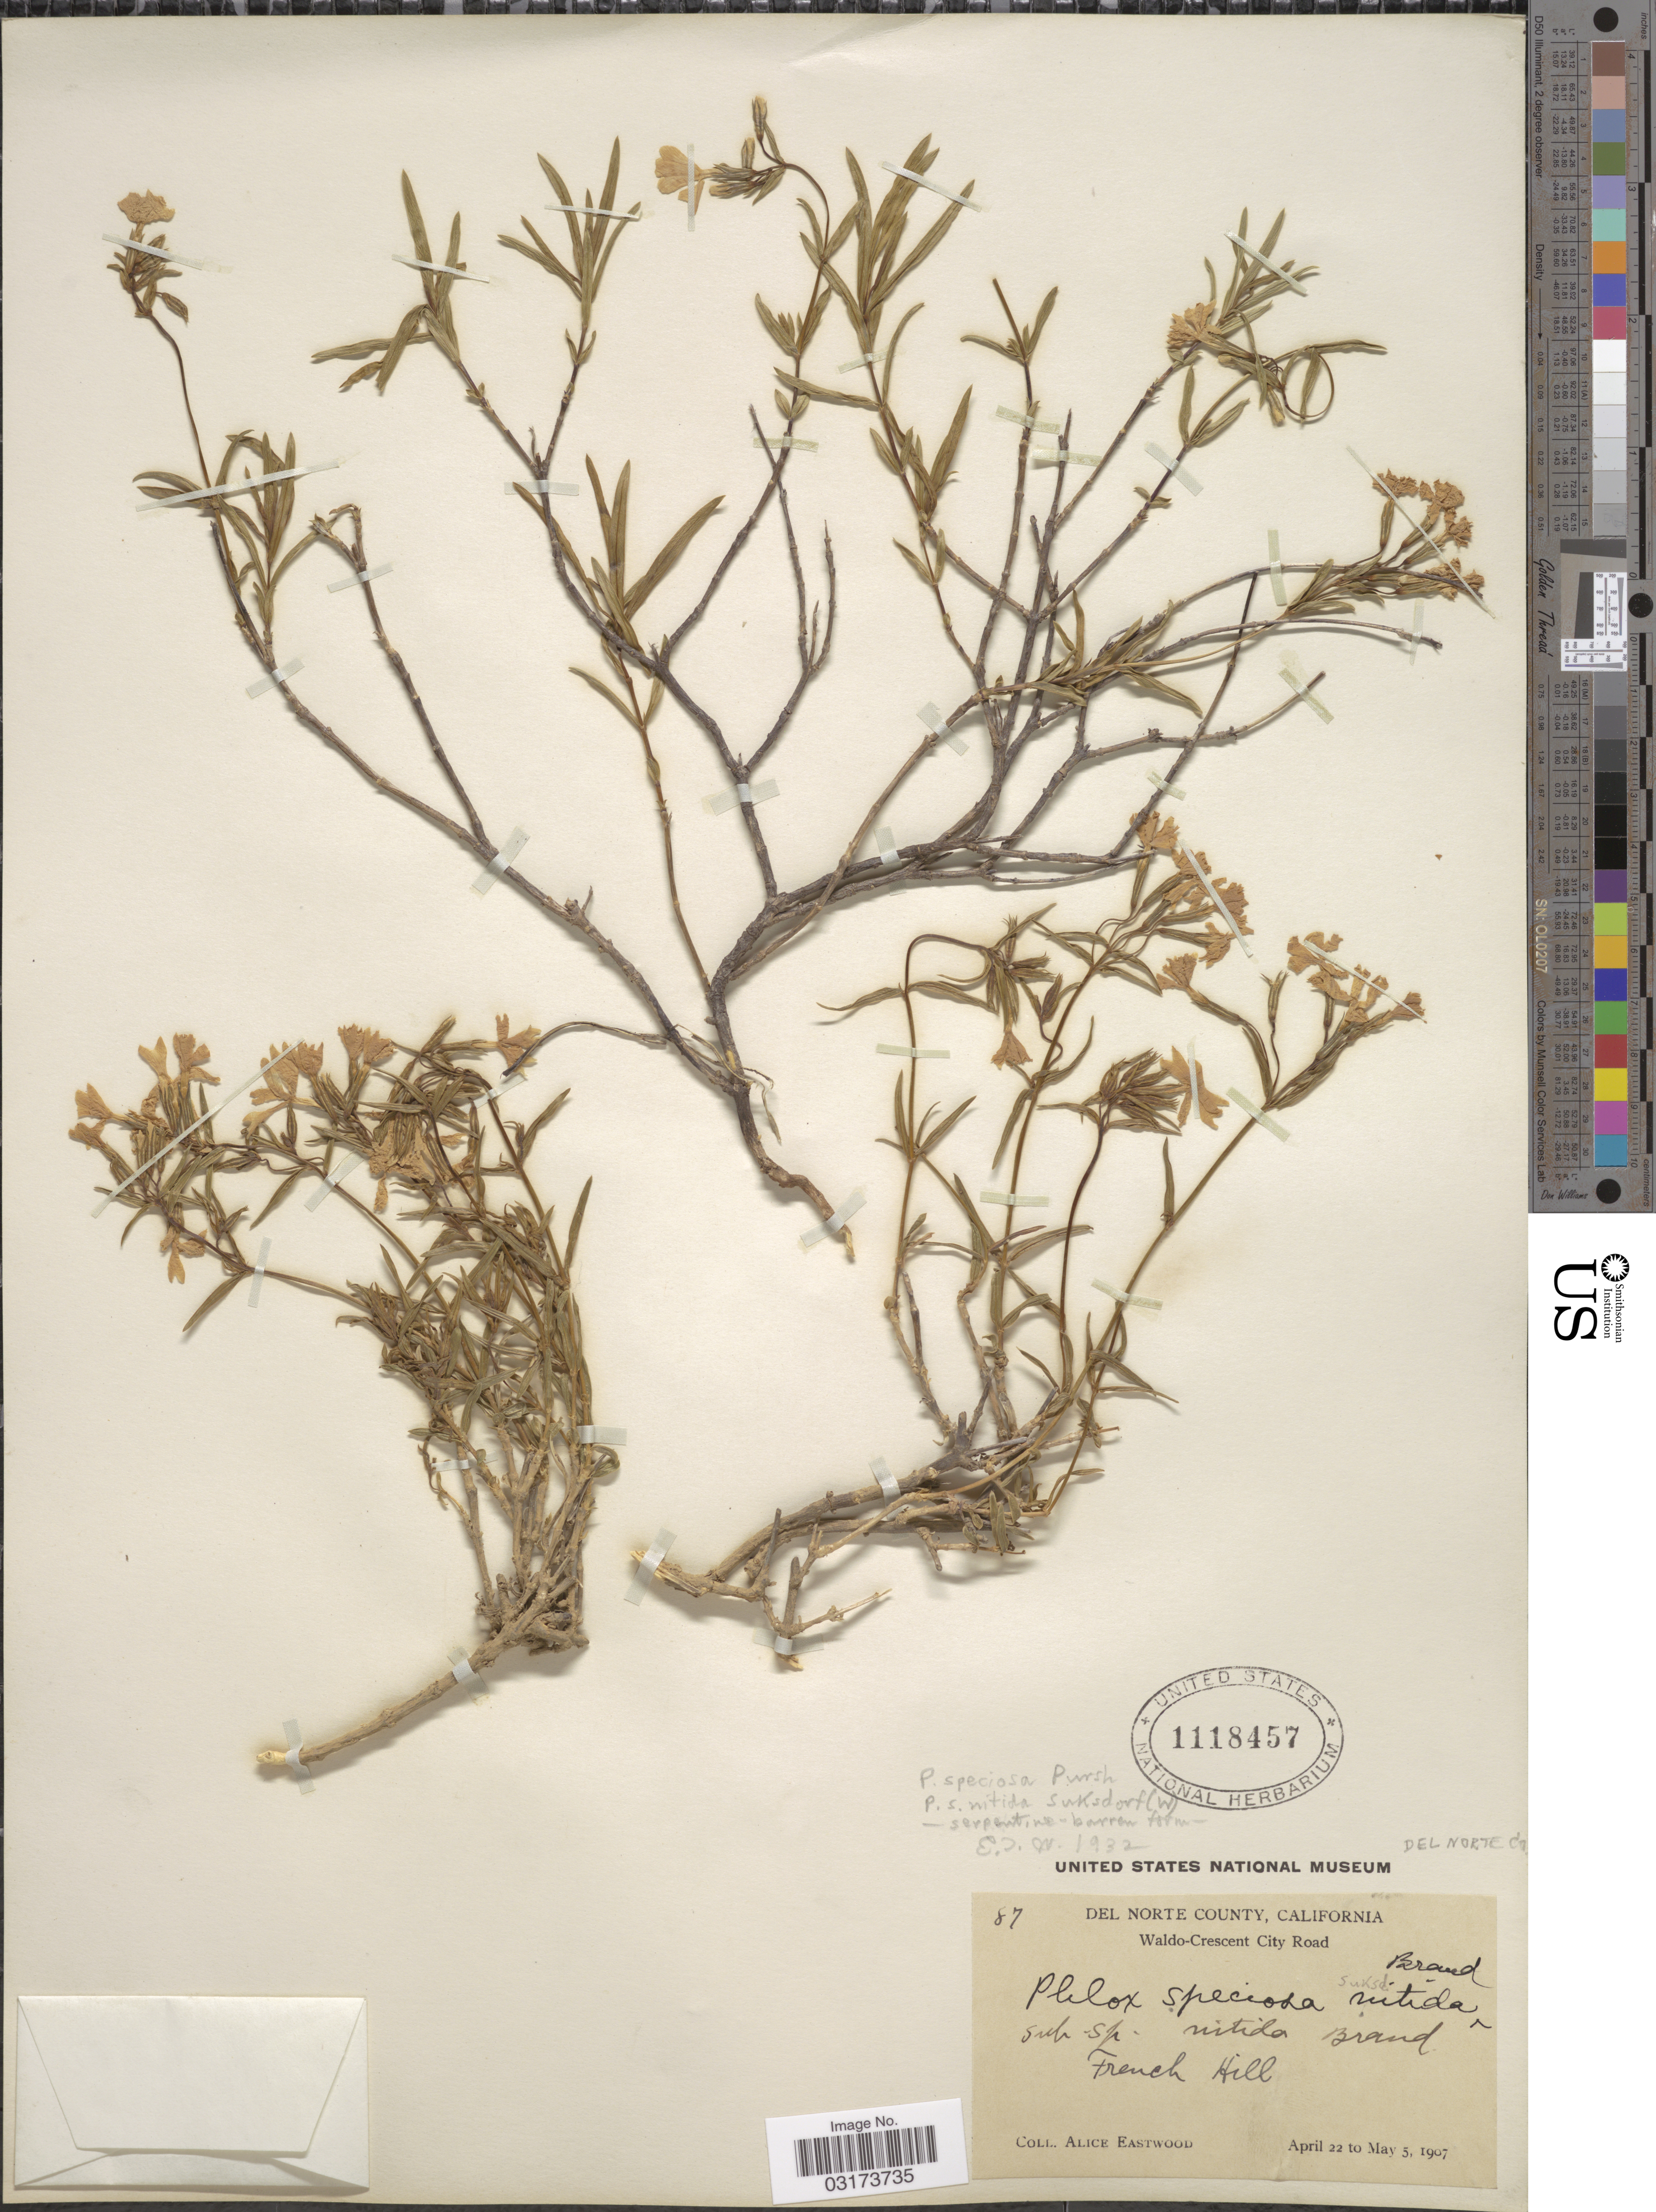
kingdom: Plantae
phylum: Tracheophyta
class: Magnoliopsida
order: Ericales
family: Polemoniaceae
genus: Phlox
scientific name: Phlox speciosa subsp. nitida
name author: (Suksd.) Wherry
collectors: A. Eastwood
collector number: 87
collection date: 1907-04-22/1907-05-05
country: United States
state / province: California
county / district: Del Norte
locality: Del Norte County. Waldo-Crescent City Road. French Hill. Del Norte Co.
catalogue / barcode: US 1118457